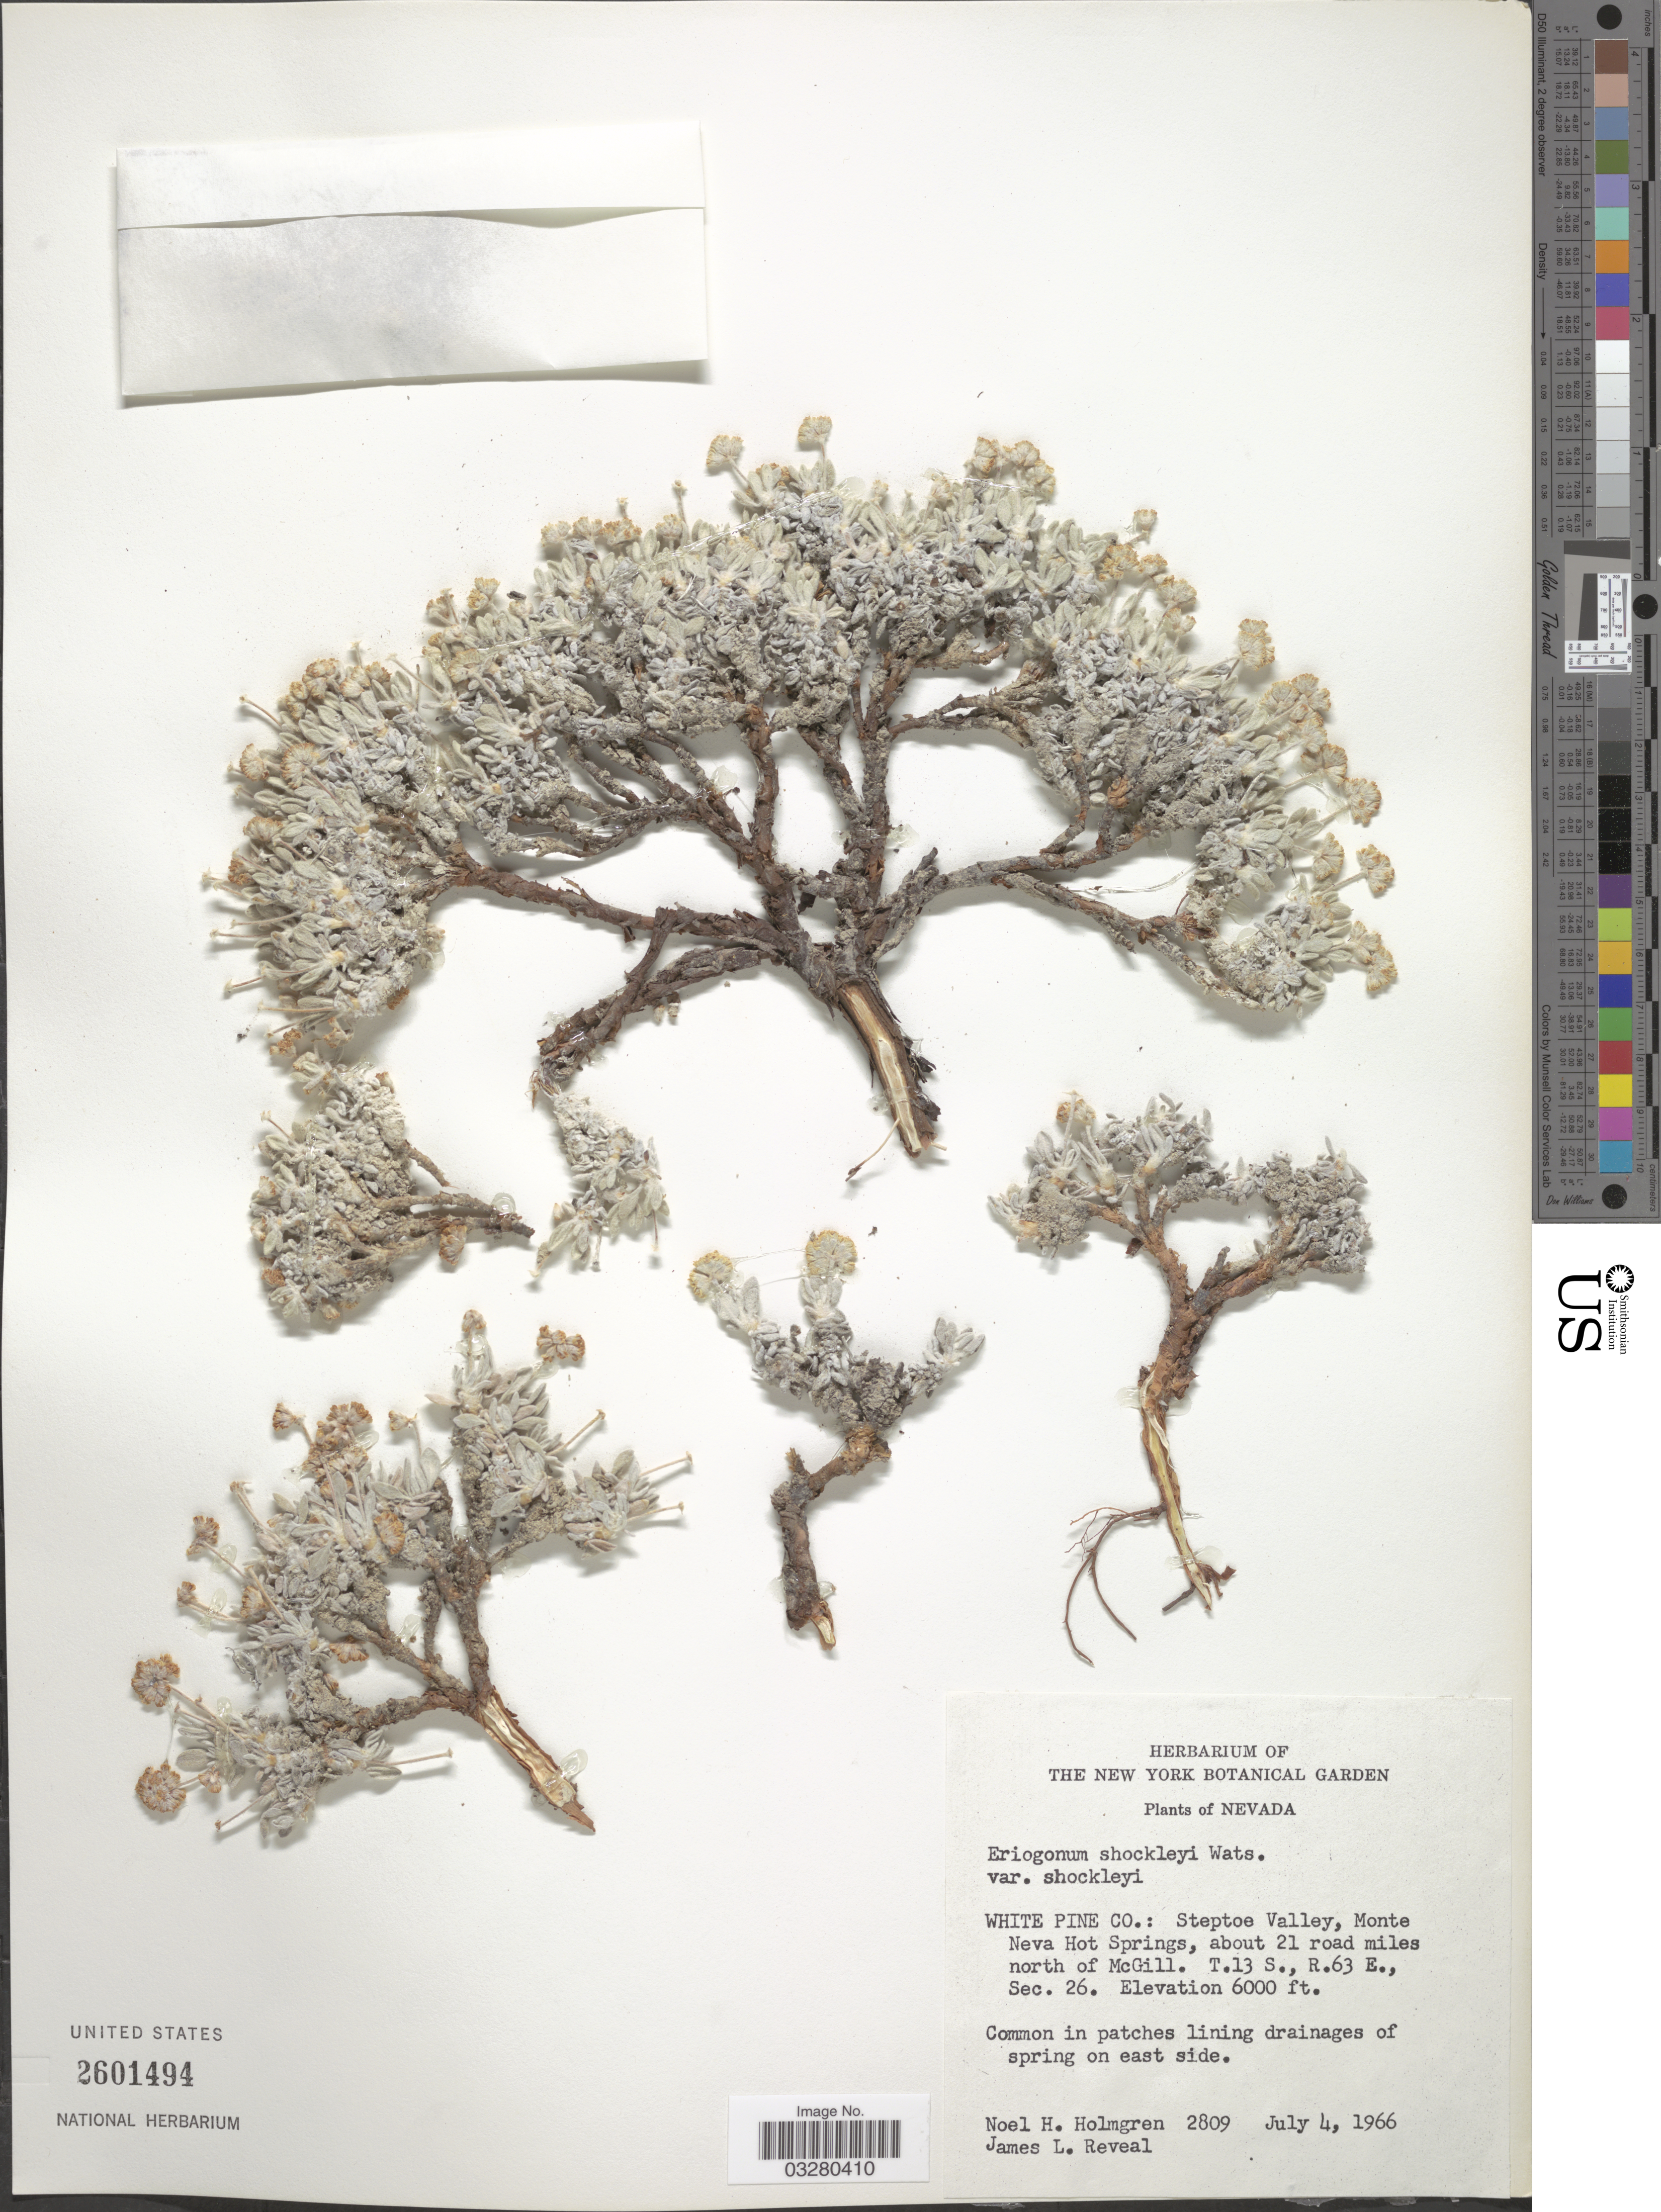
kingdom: Plantae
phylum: Tracheophyta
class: Magnoliopsida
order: Caryophyllales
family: Polygonaceae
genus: Eriogonum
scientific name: Eriogonum shockleyi var. shockleyi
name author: S. Watson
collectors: N. H. Holmgren & J. L. Reveal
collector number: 2809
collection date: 1966-07-04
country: United States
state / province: Nevada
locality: White Pine Co.: Steptoe Valley, Monte Neva Hot Springs, about 21 road miles north of McGill. T.13 S., R.63 E., Sec. 26. Common in patches lining drainages of spring on east side. [unsure placement]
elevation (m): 1829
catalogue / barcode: US 2601494